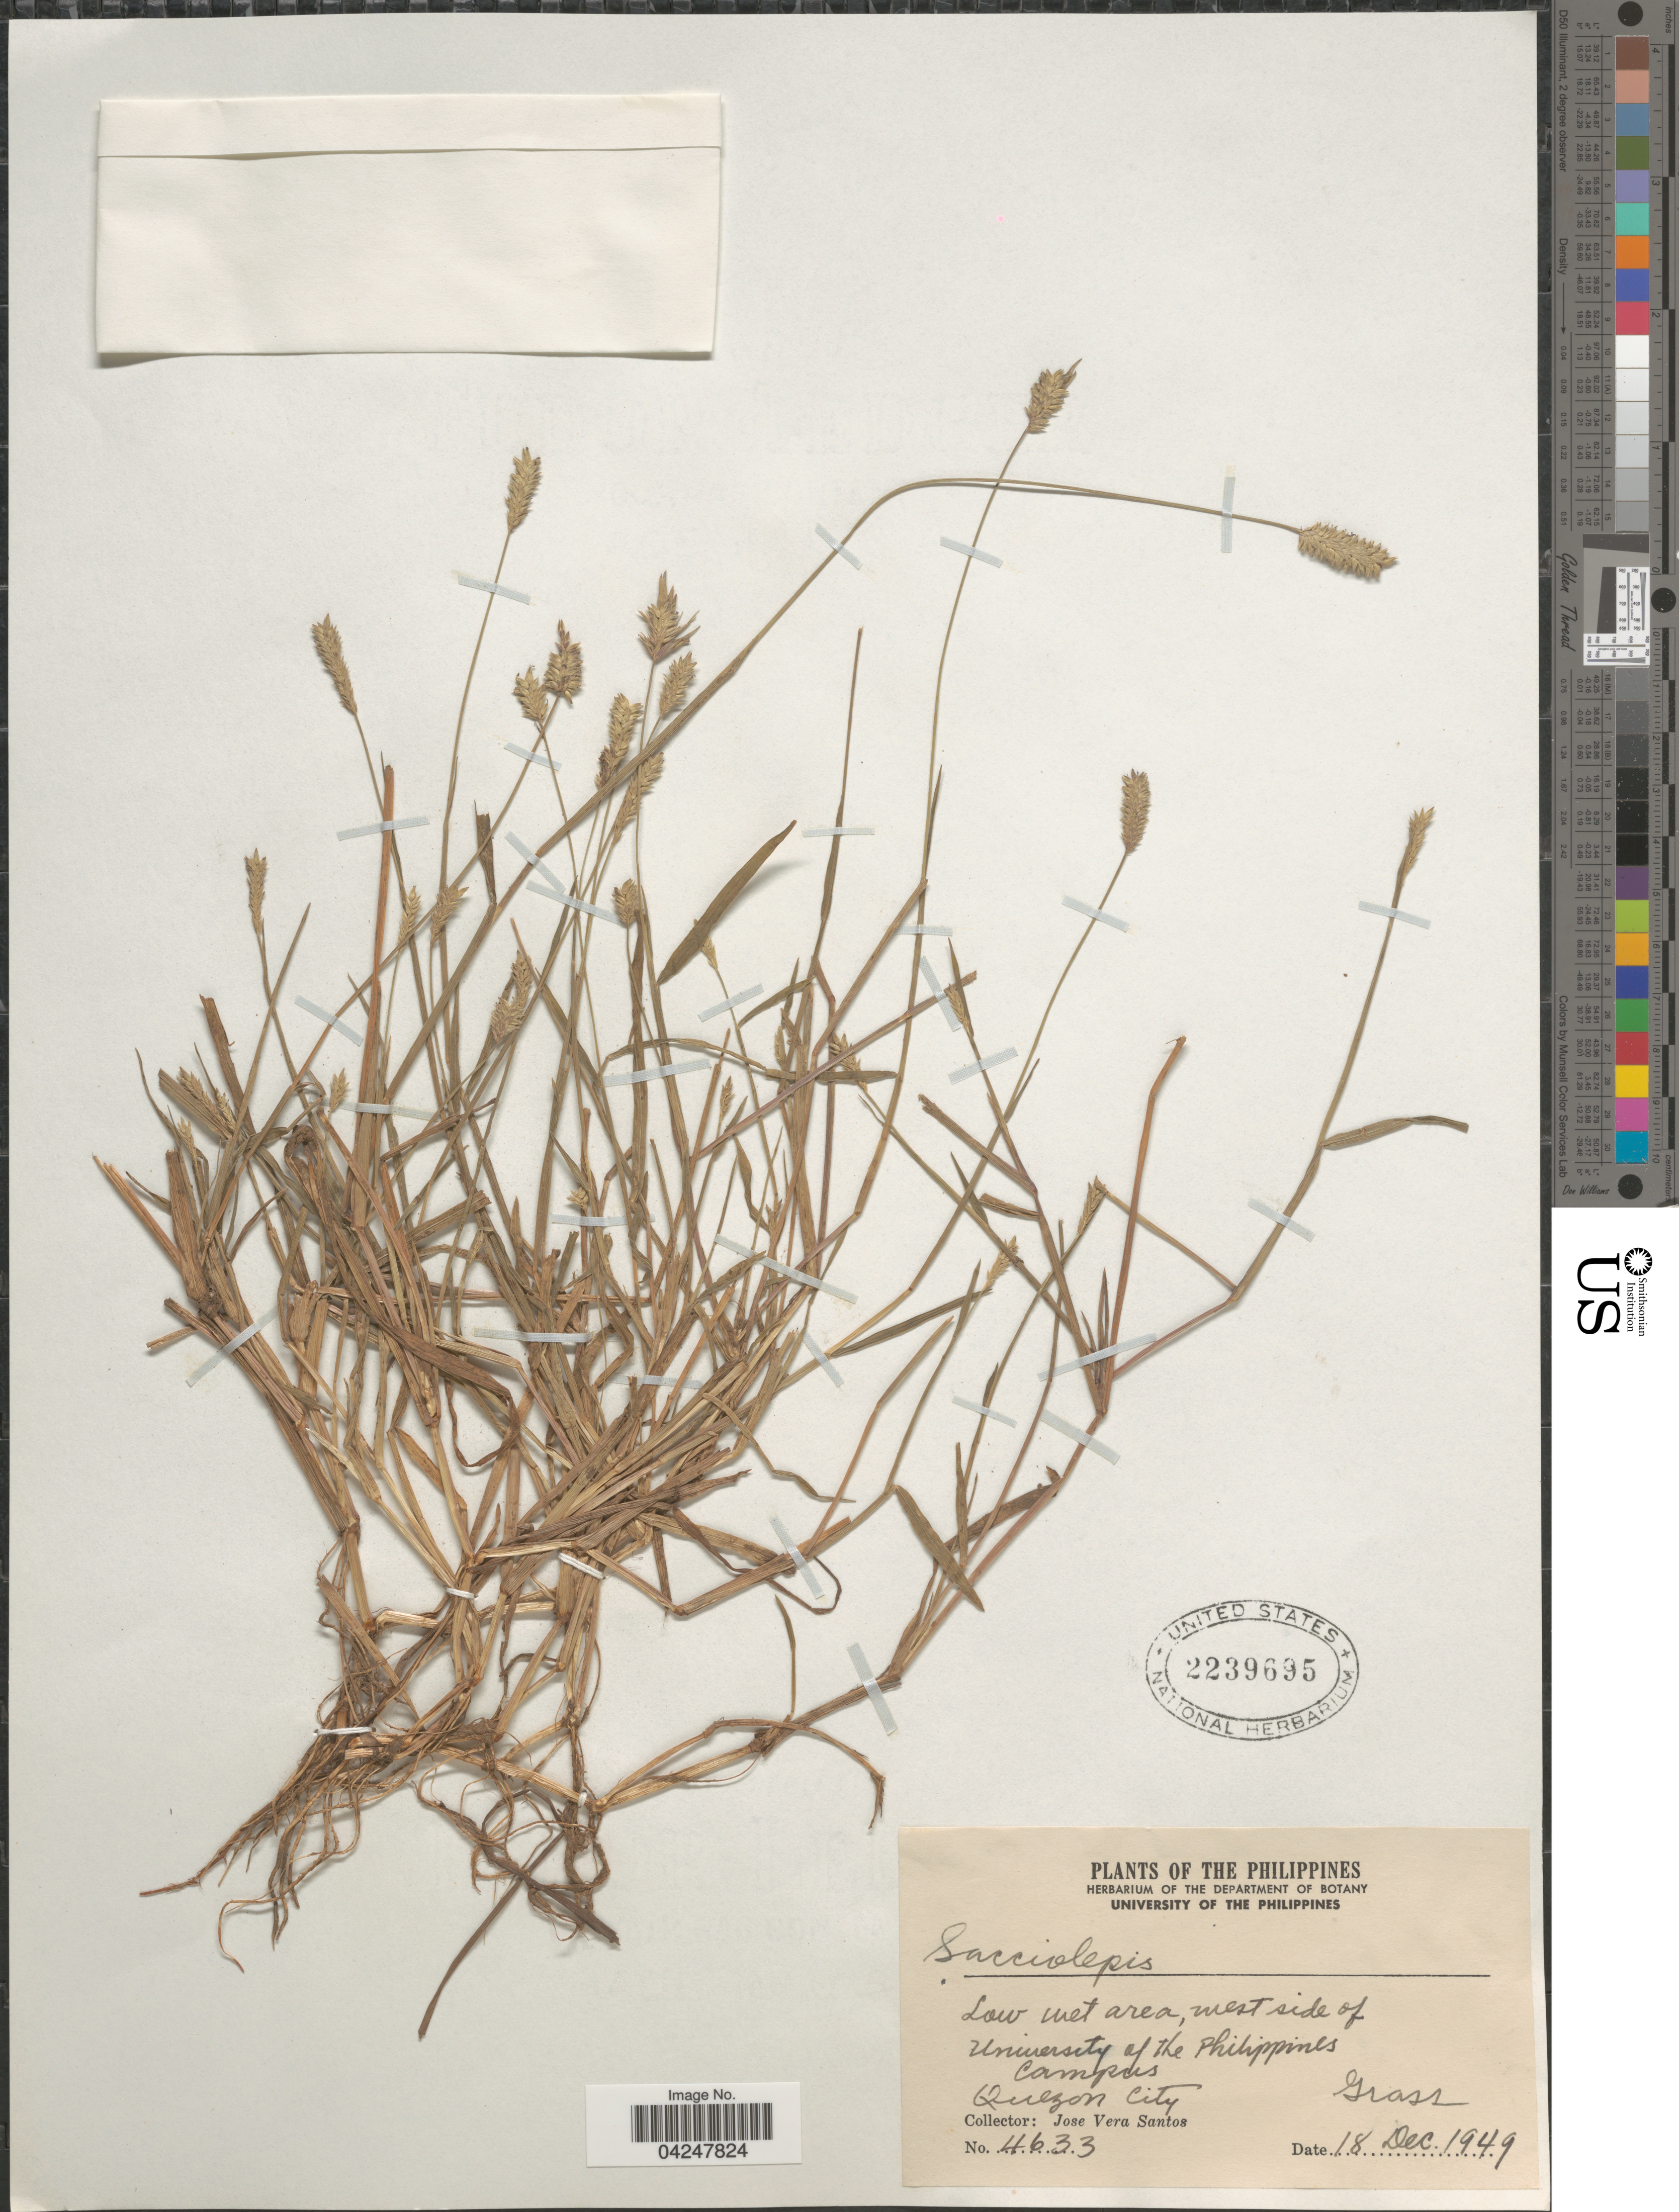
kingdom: Plantae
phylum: Tracheophyta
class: Liliopsida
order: Poales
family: Poaceae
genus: Sacciolepis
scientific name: Sacciolepis sp.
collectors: J. Santos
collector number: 4633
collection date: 1949-12-18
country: Philippines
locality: Low wet area, west side of University of the Philippines Campus. Quezon City.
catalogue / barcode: US 2239695